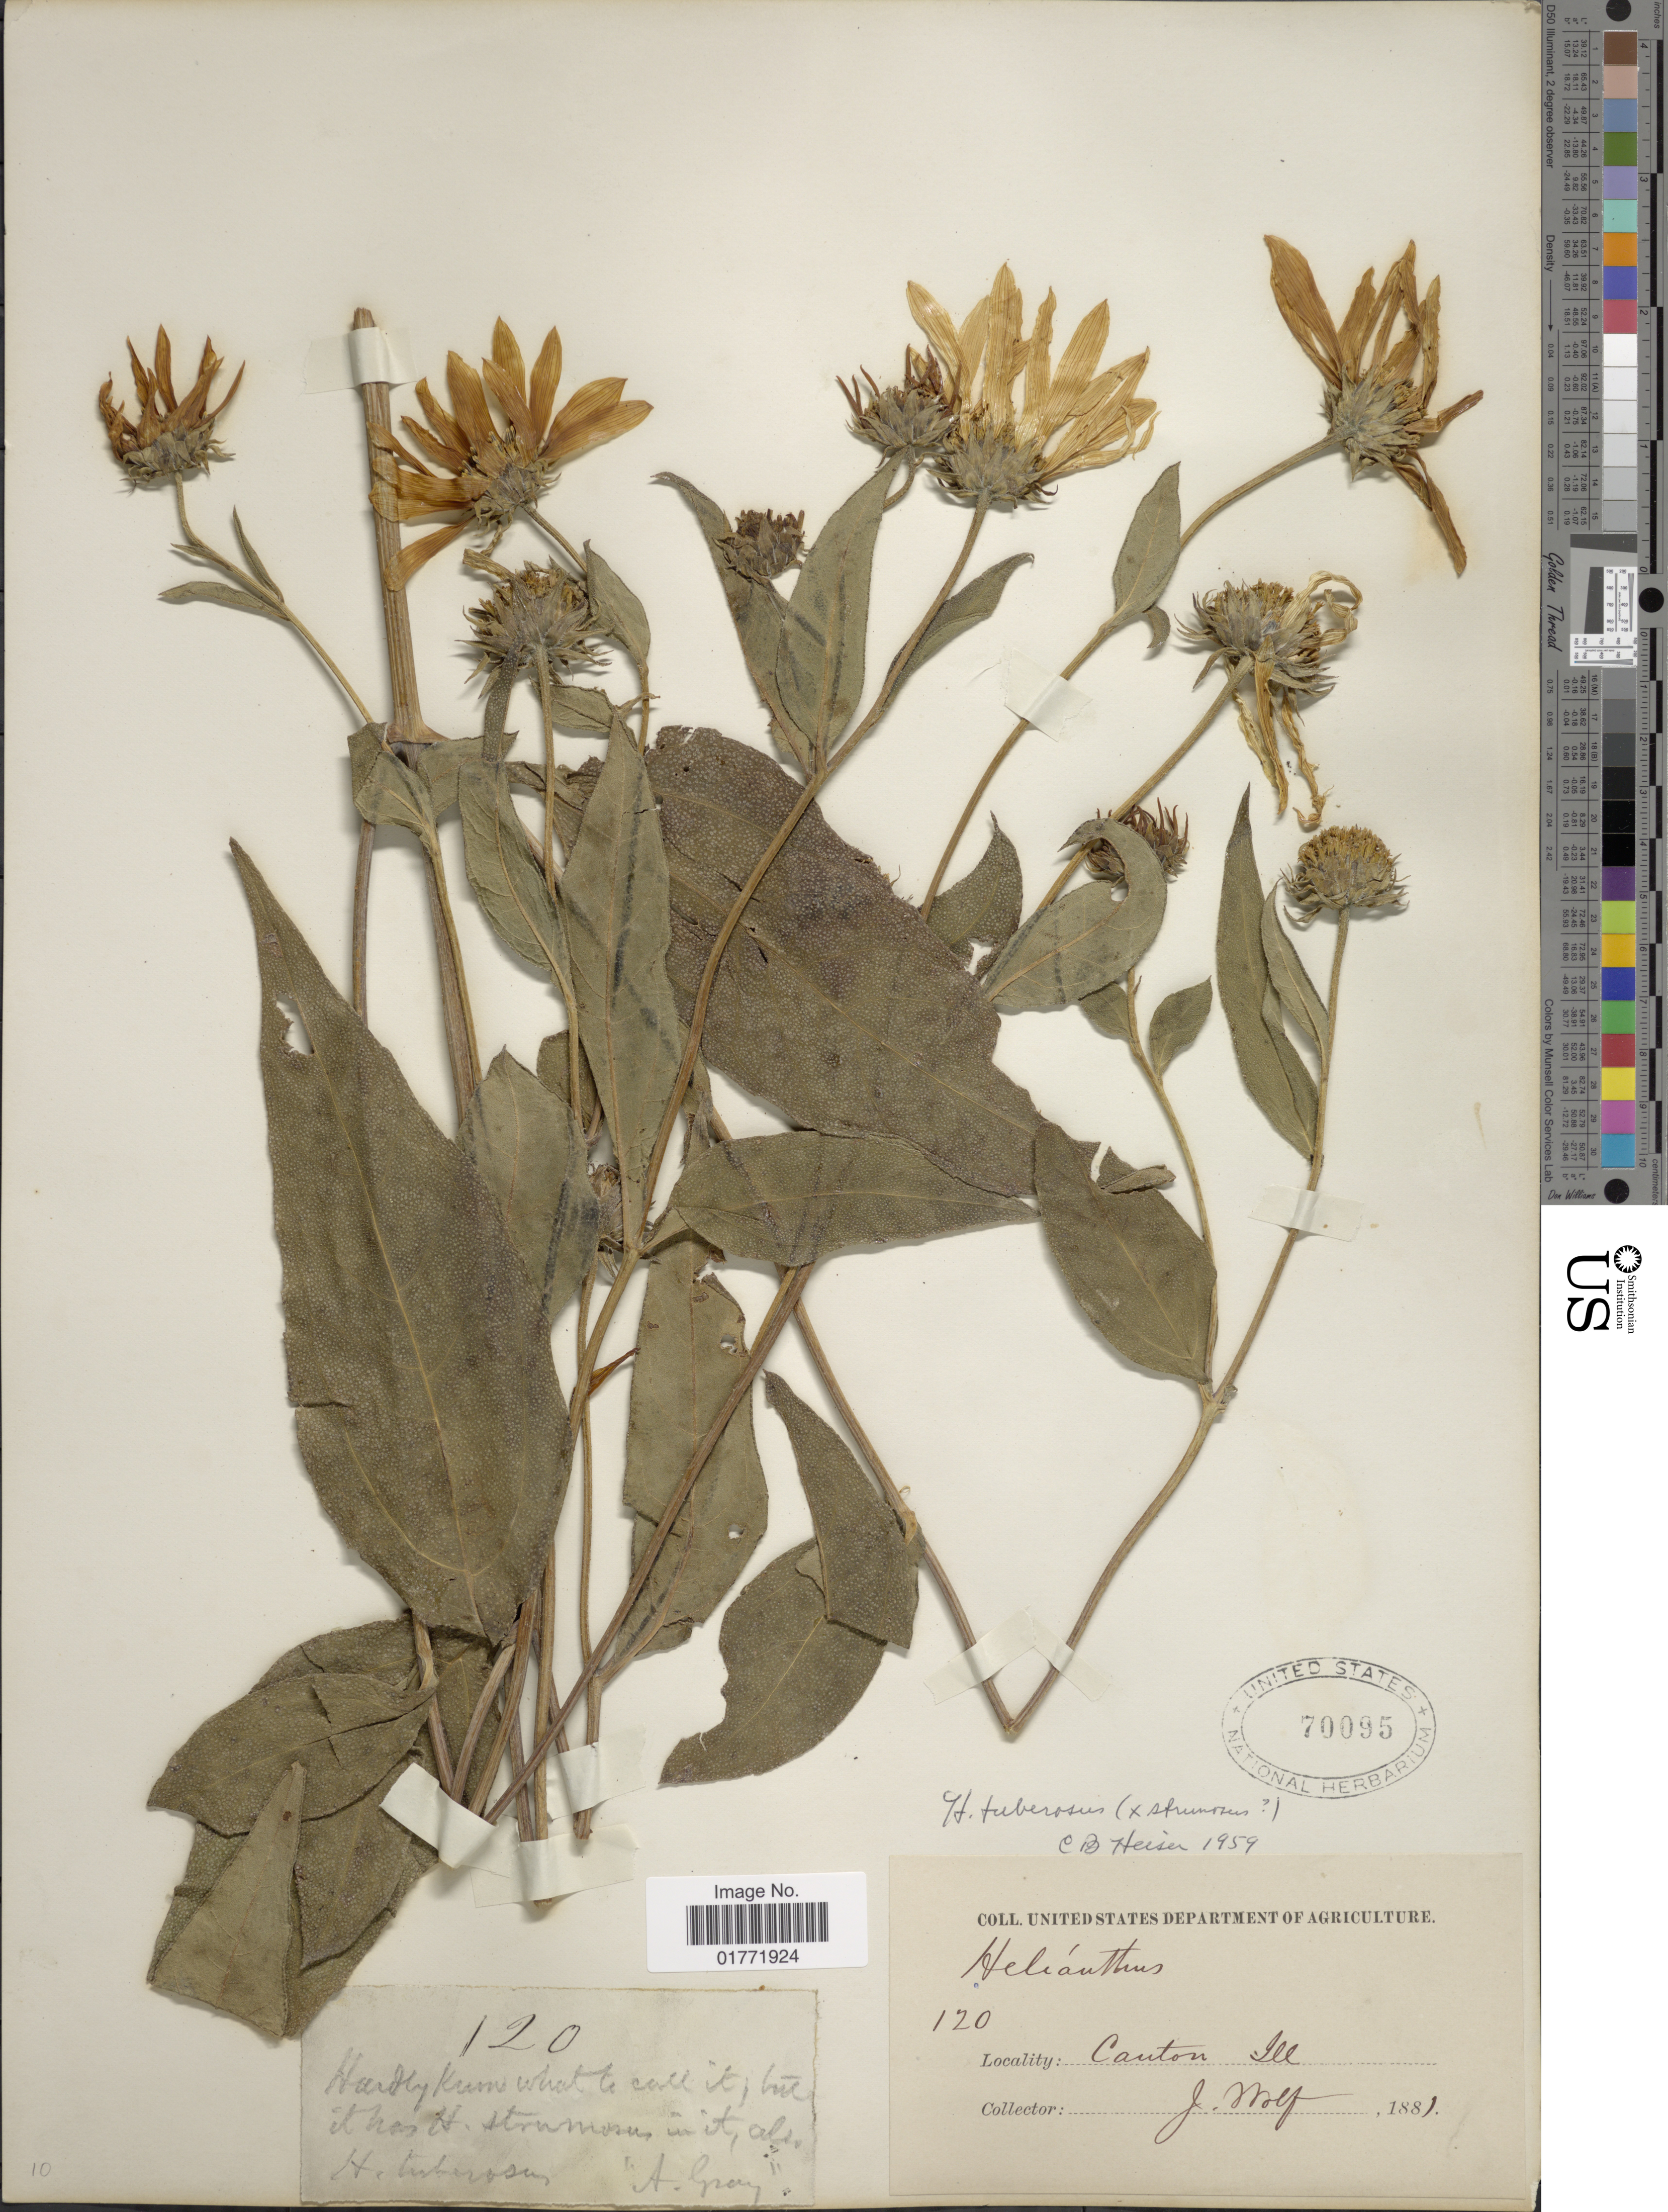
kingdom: Plantae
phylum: Tracheophyta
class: Magnoliopsida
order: Asterales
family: Asteraceae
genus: Helianthus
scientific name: Helianthus tuberosus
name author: L.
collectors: J. Wolf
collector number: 120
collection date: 1881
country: United States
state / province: Illinois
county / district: Fulton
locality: Canton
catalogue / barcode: US 70095